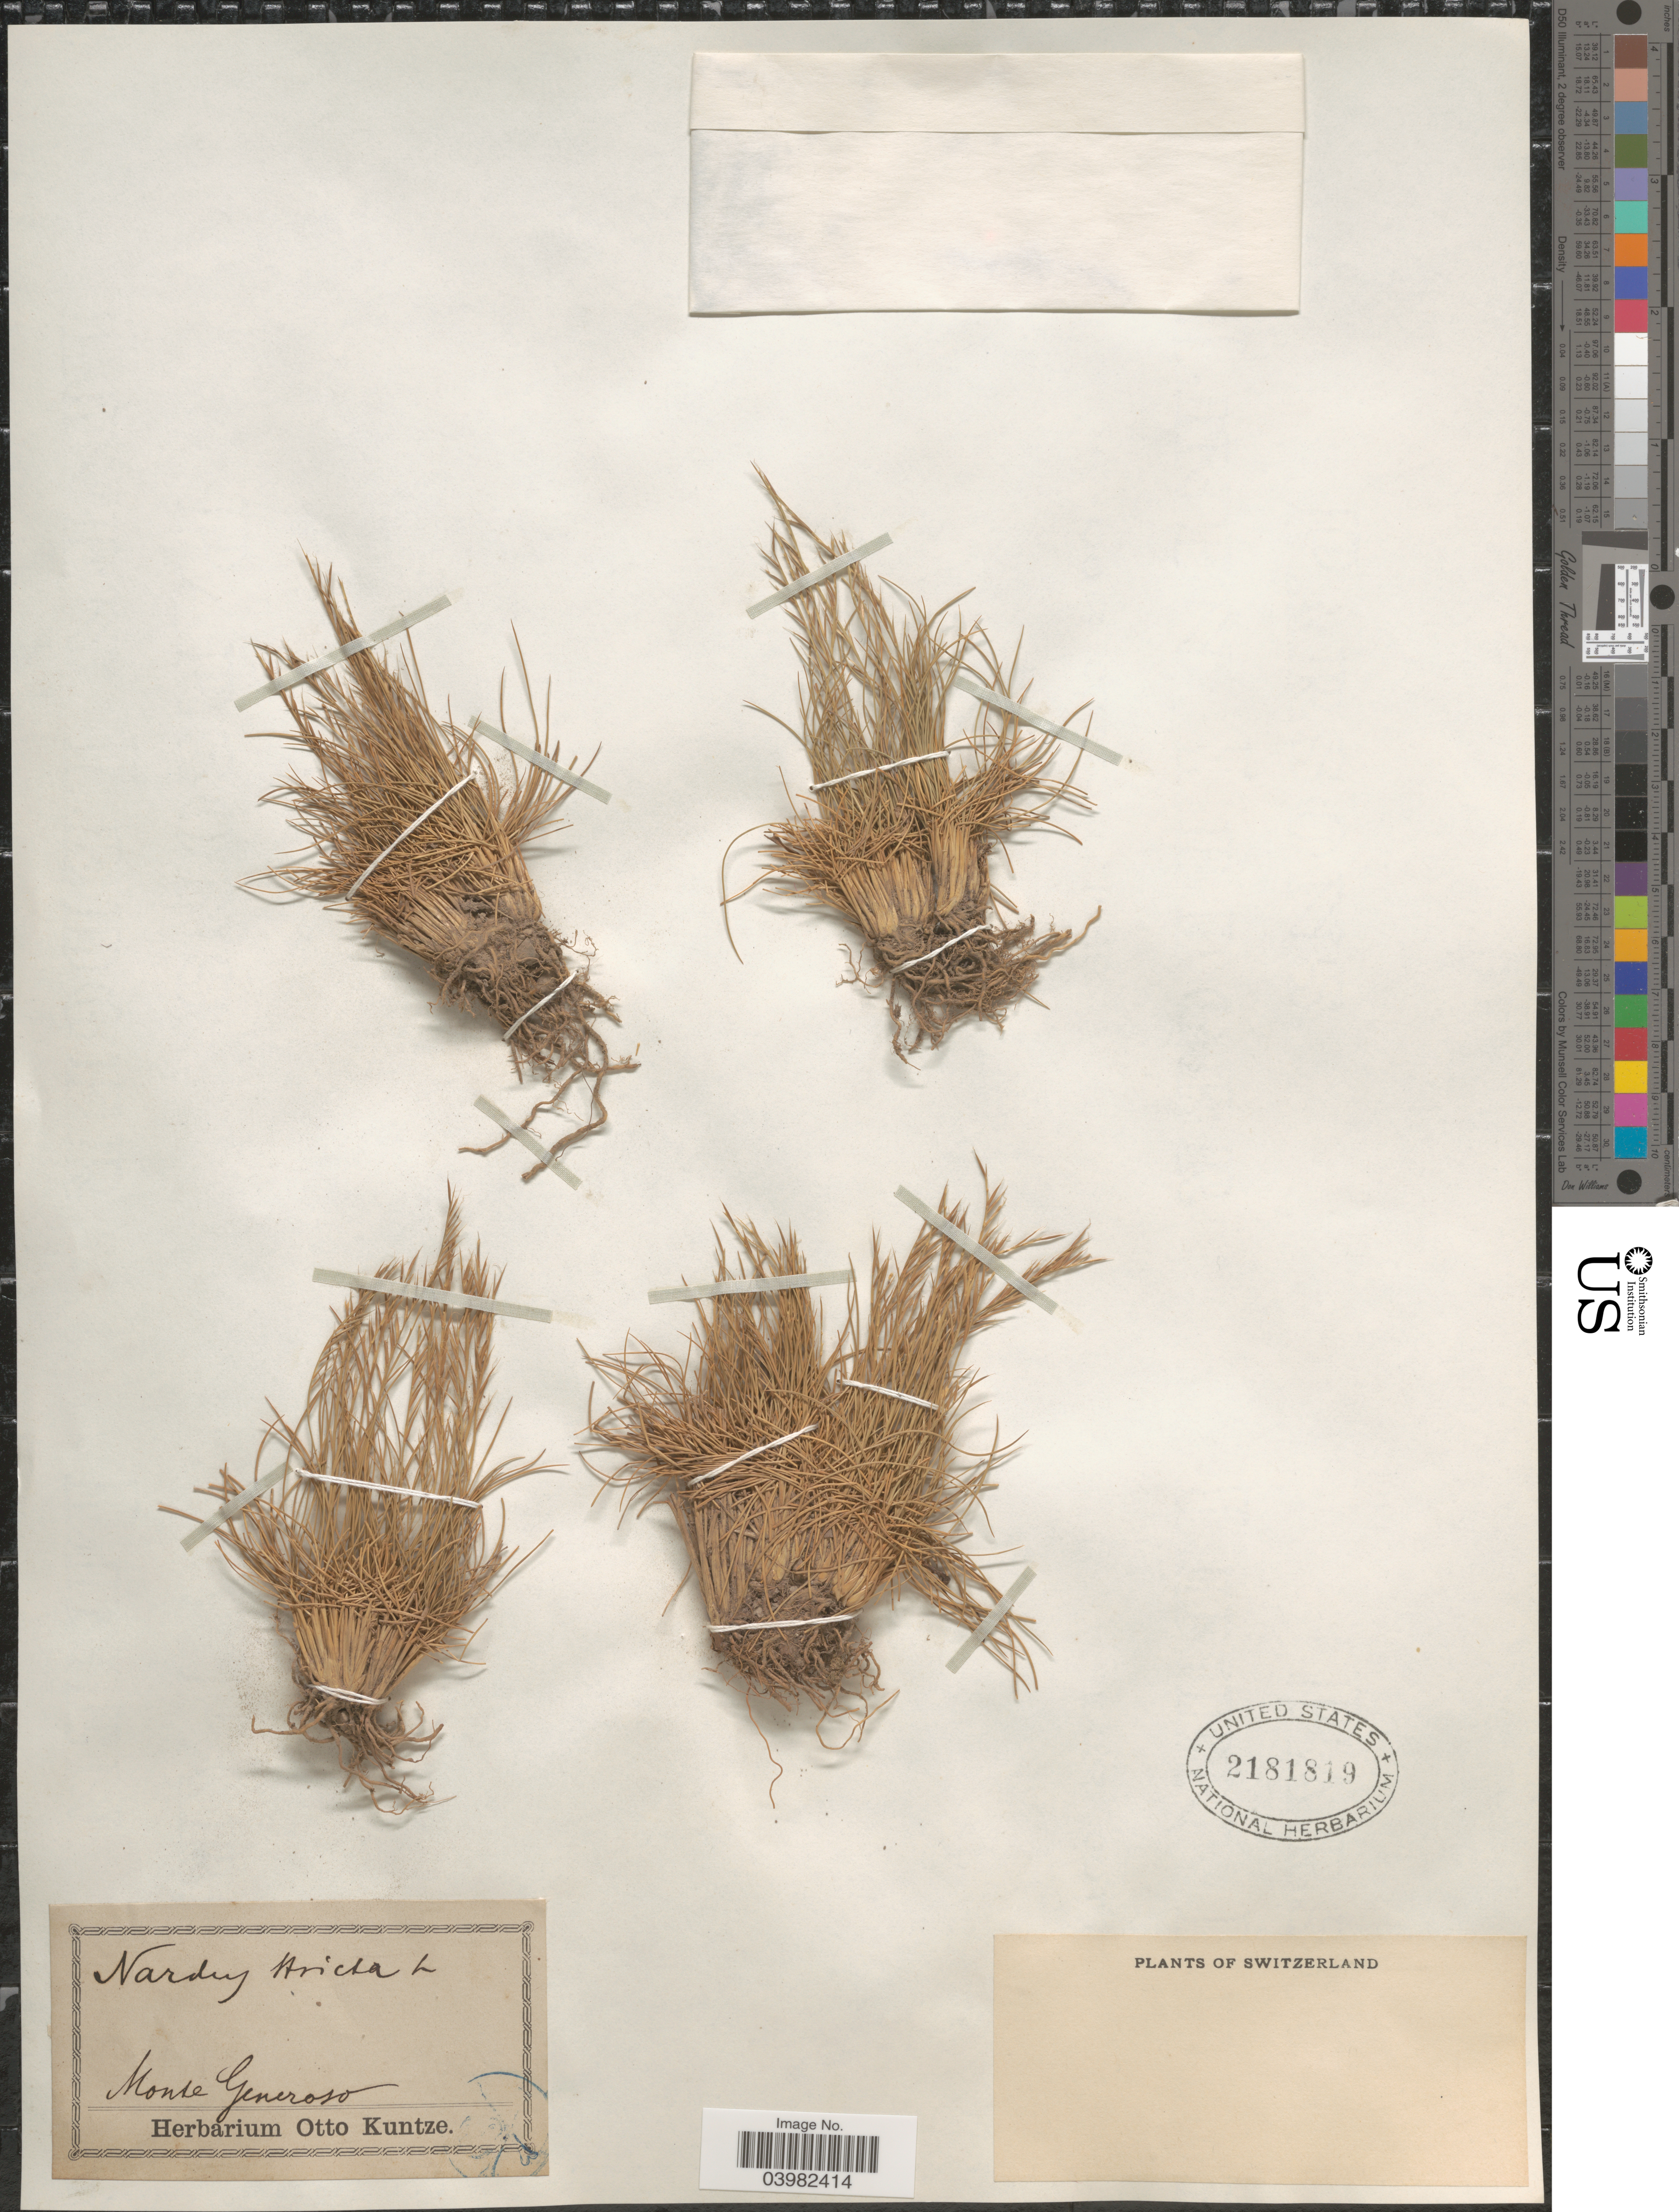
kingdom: Plantae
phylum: Tracheophyta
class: Liliopsida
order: Poales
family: Poaceae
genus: Nardus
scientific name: Nardus stricta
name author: L.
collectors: ex herb. Otto Kuntze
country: Switzerland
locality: Monte Generoso.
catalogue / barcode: US 2181819